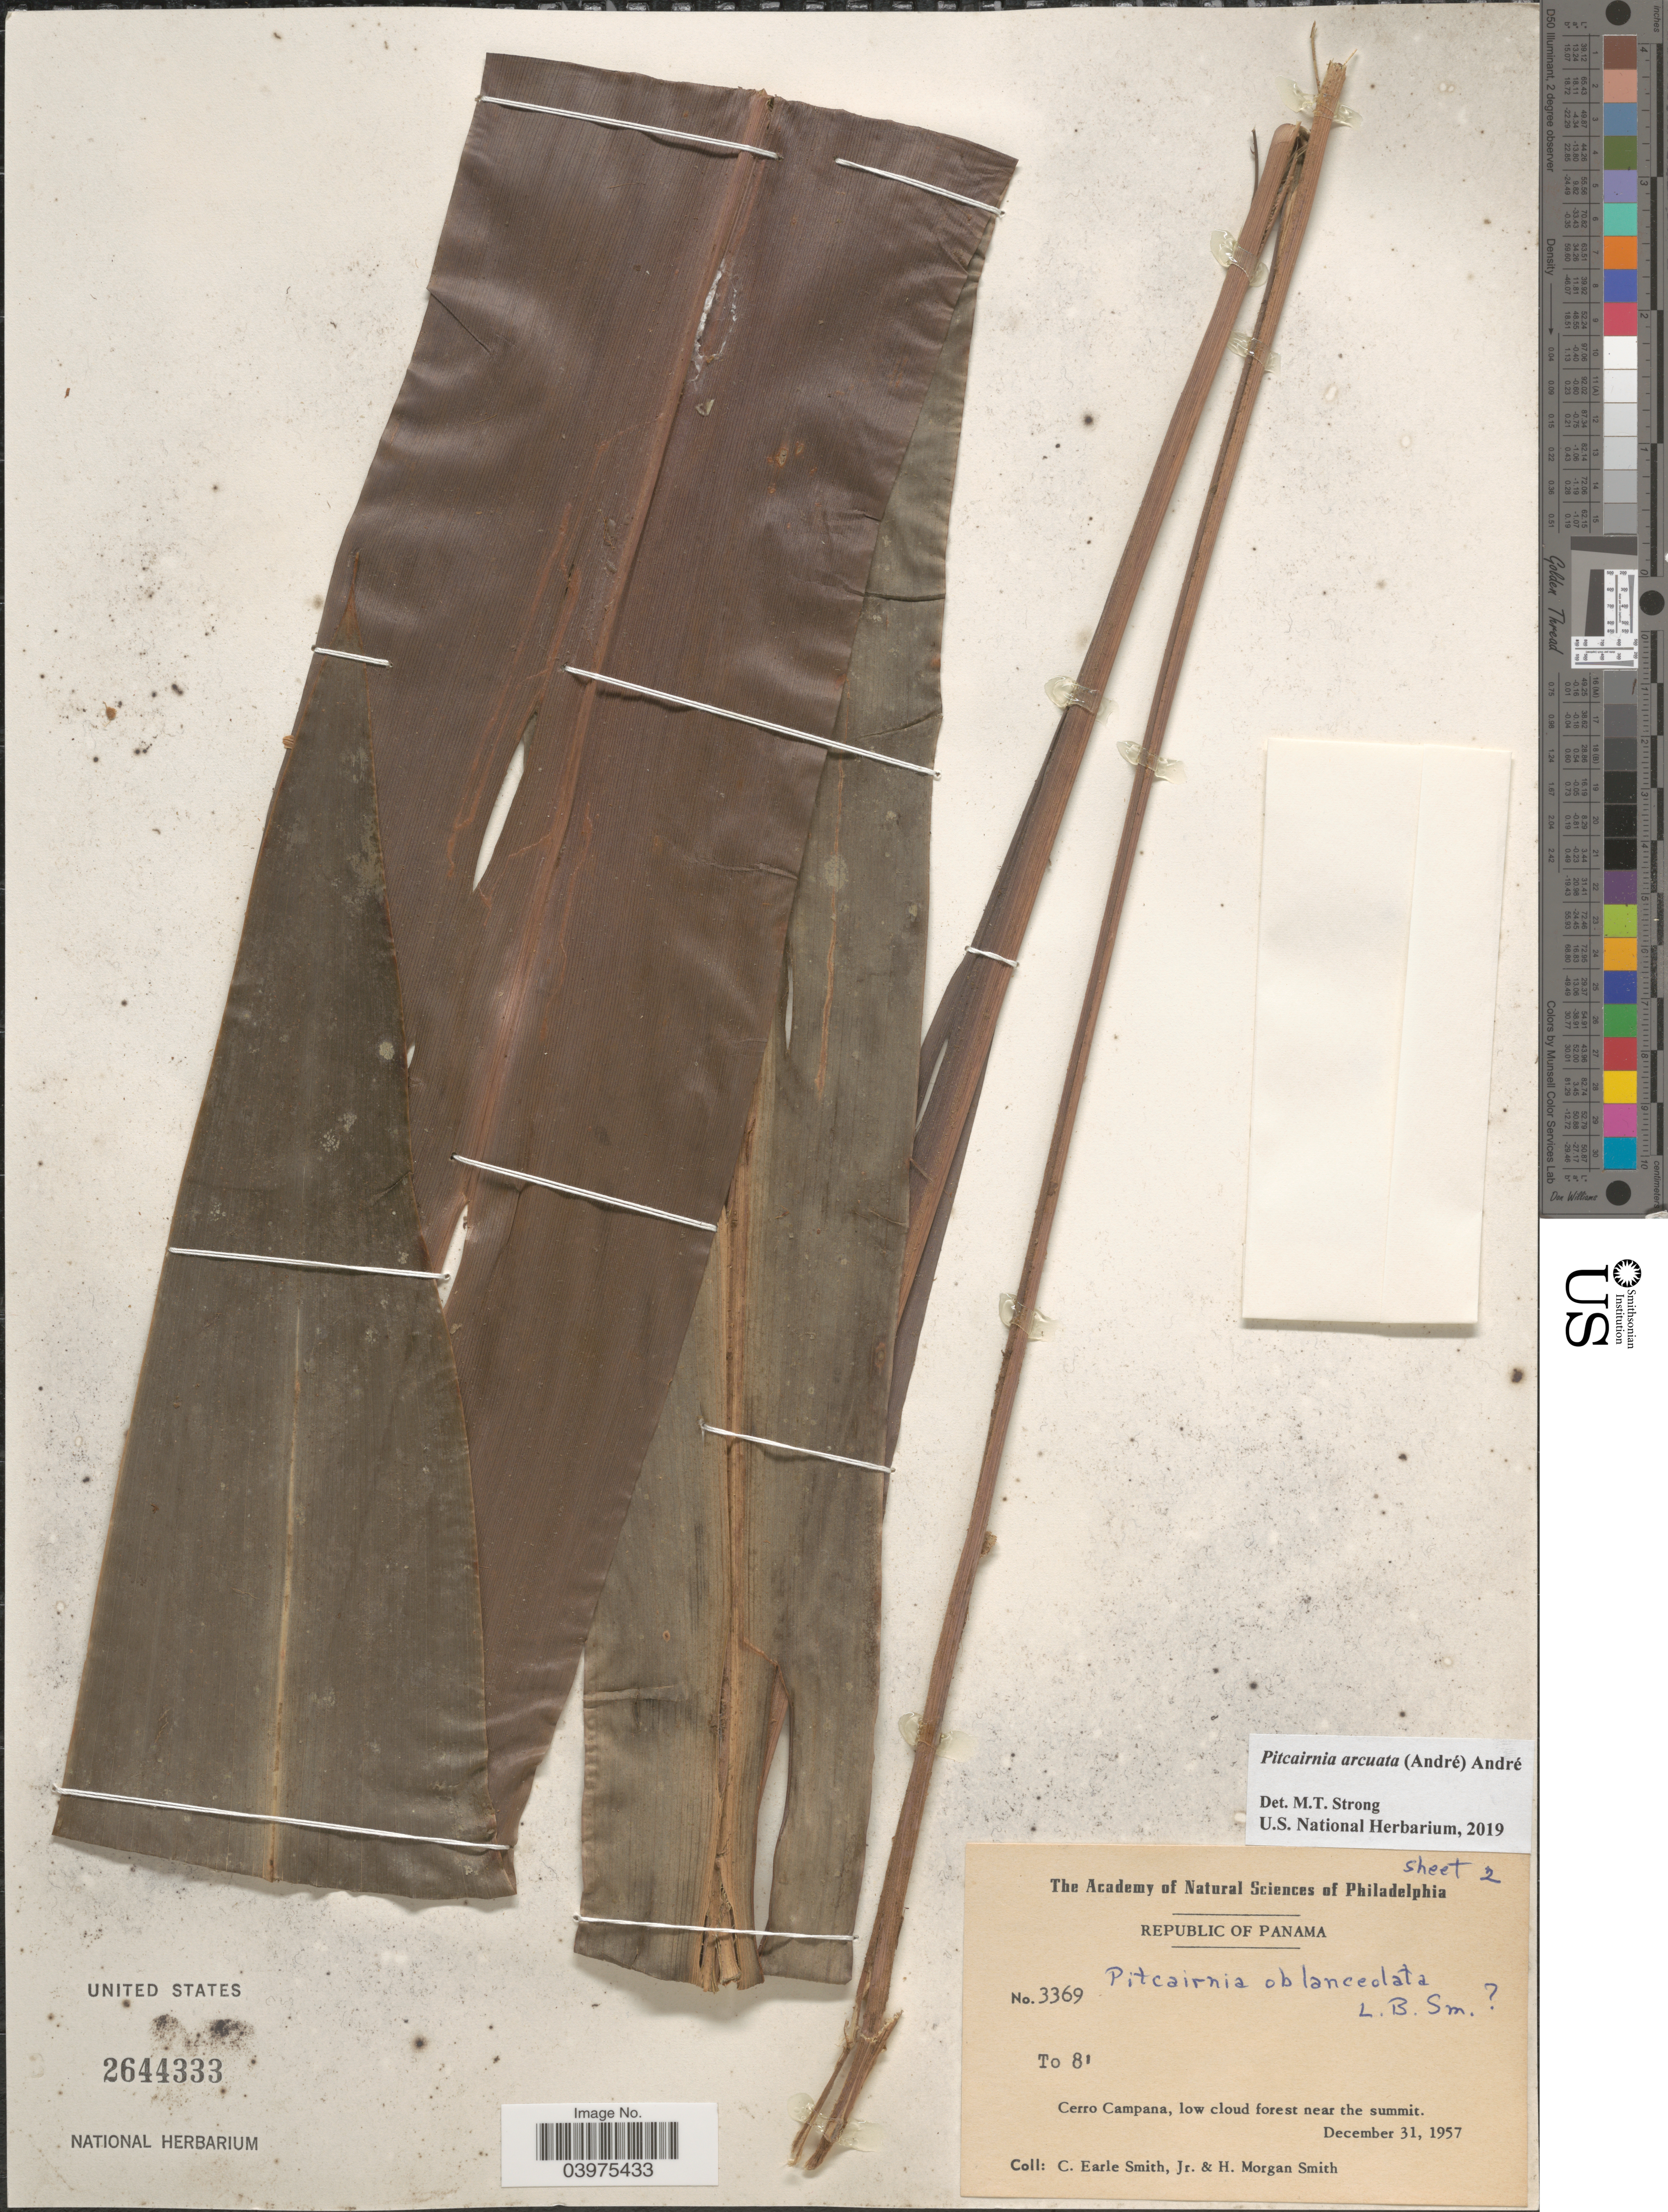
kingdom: Plantae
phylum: Tracheophyta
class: Liliopsida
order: Poales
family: Bromeliaceae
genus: Pitcairnia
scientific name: Pitcairnia arcuata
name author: (André) André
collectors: C. E. Smith Jr. & H. M. Smith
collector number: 3369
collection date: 1957-12-31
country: Panama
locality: Cerro Campana, low cloud forest near the summit.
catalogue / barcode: US 2644333